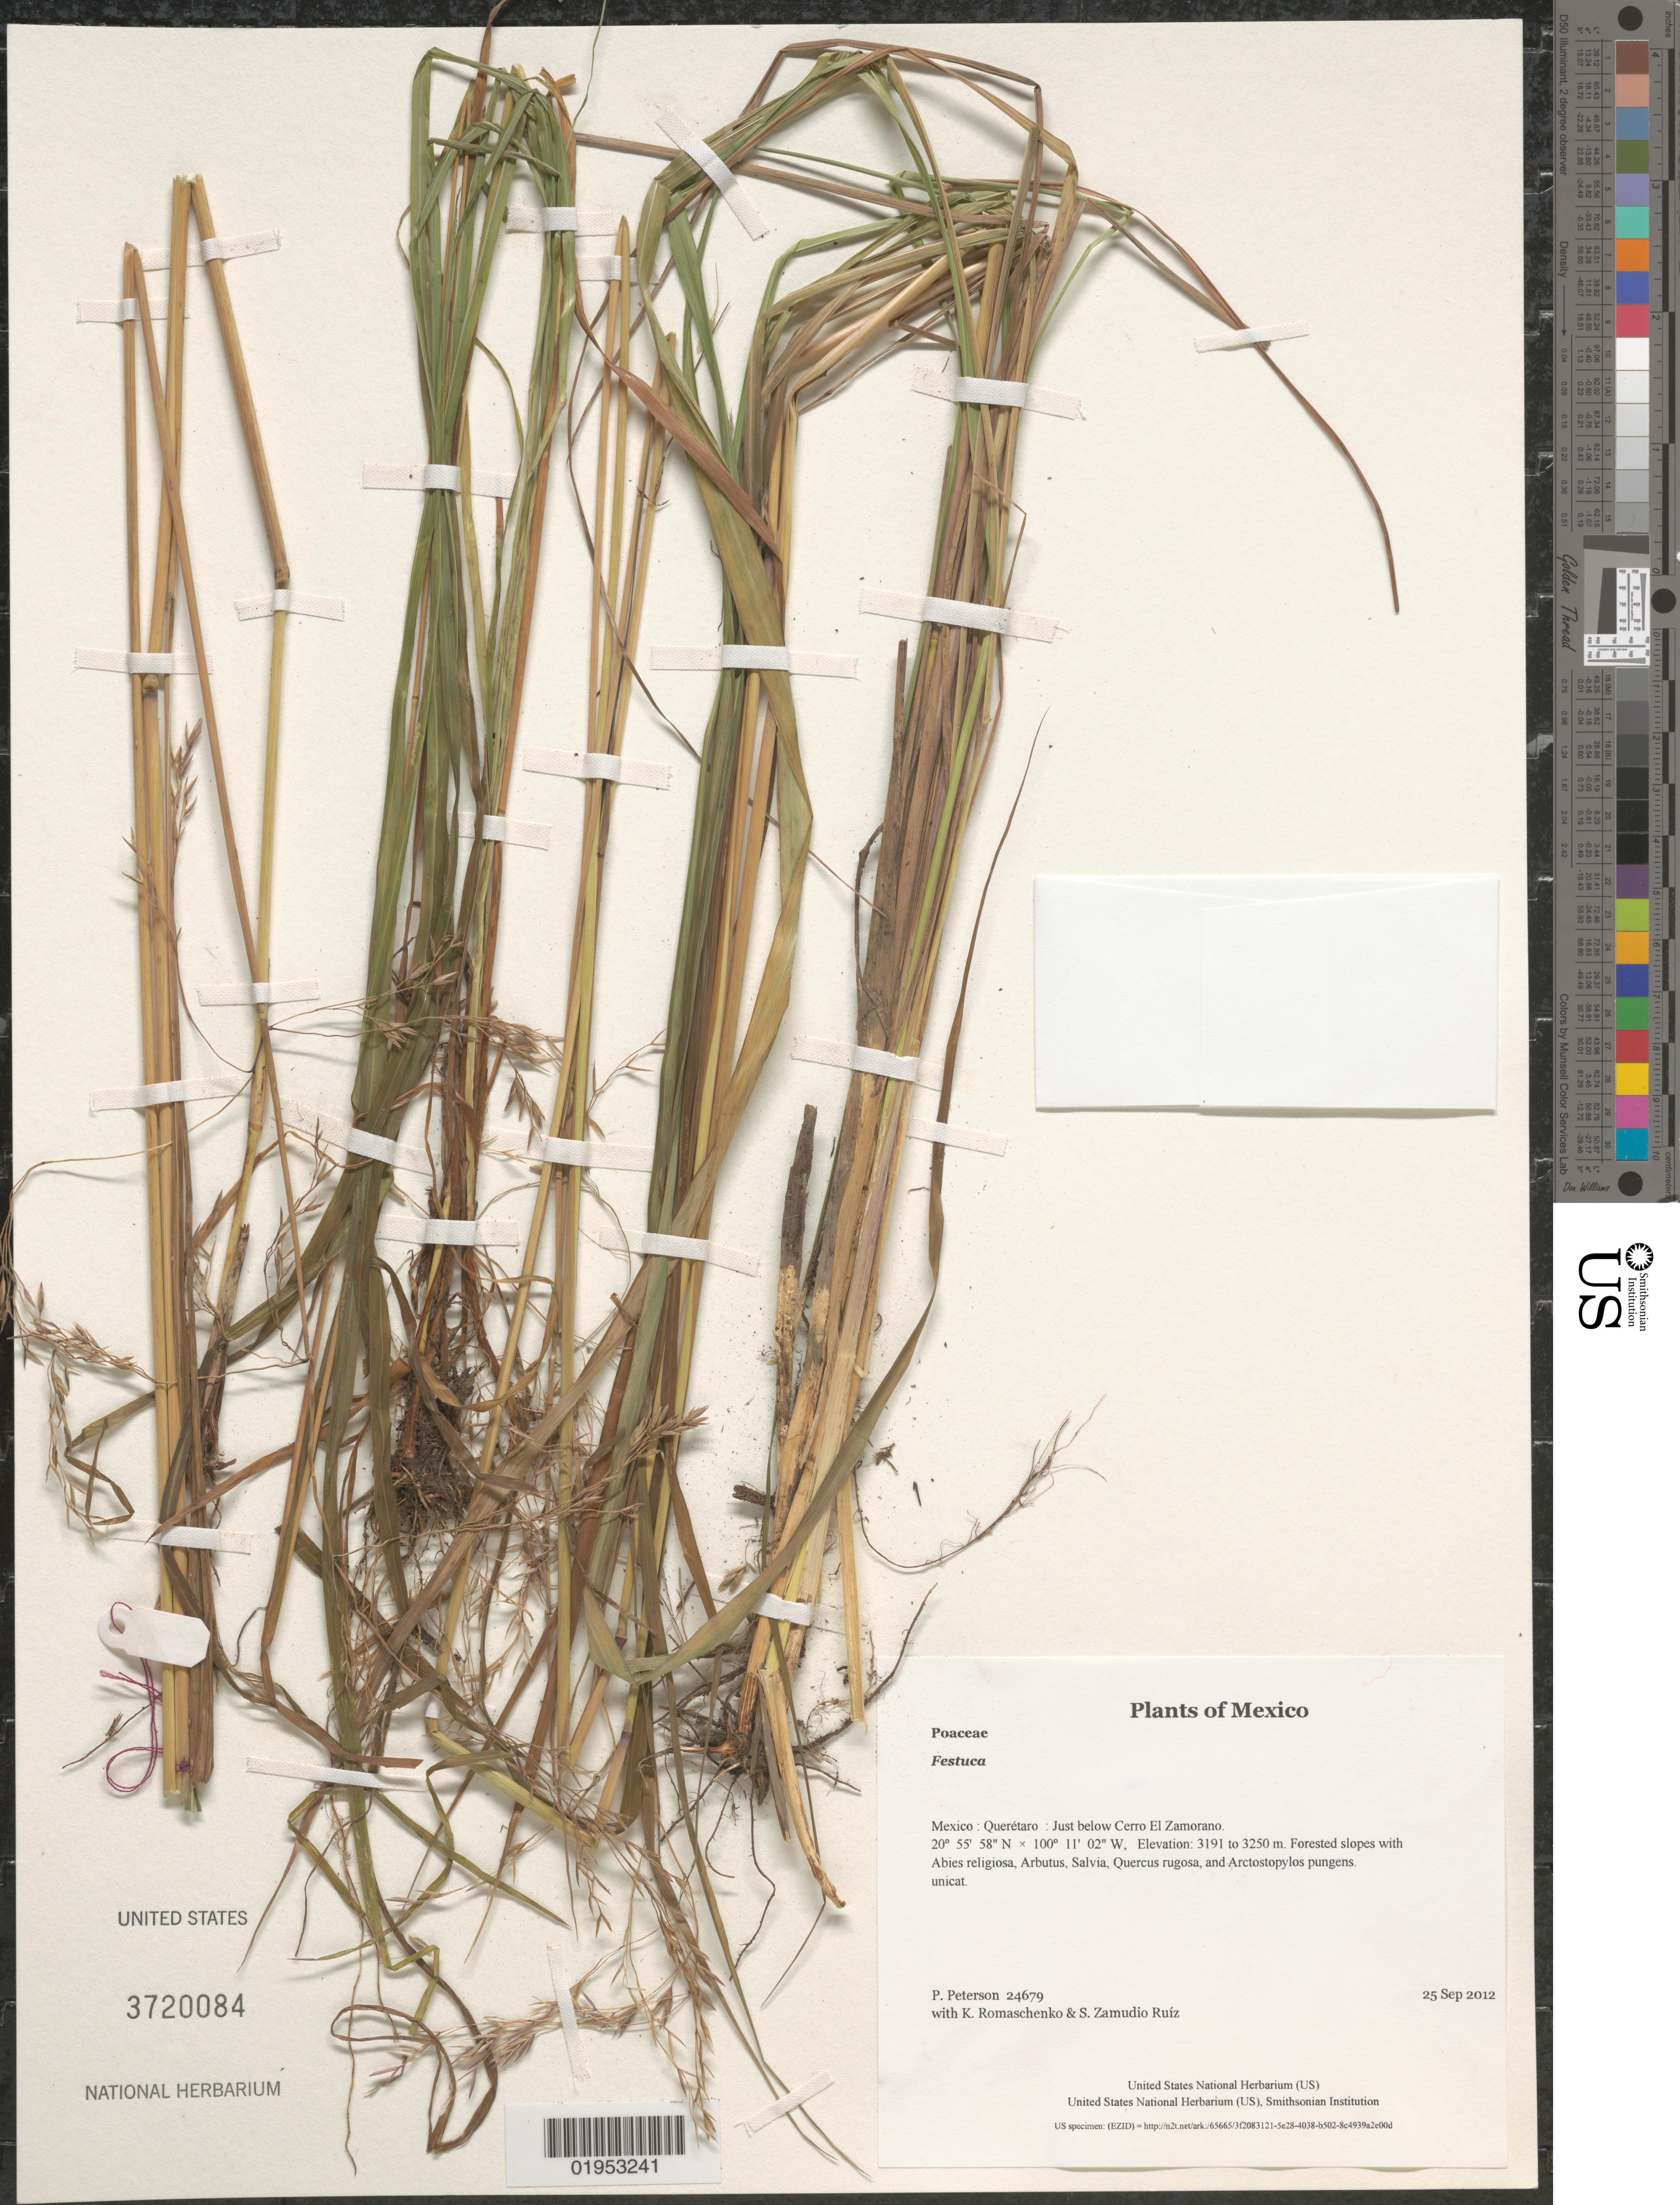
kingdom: Plantae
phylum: Tracheophyta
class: Liliopsida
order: Poales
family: Poaceae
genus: Festuca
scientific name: Festuca sp.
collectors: P. M. Peterson, K. Romaschenko & S. Zamudio Ruíz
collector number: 24679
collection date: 2012-09-25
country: Mexico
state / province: Querétaro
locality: Just below Cerro El Zamorano.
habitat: Forested slopes with Abies religiosa, Arbutus, Salvia, Quercus rugosa, and Arctostopylos pungens.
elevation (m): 3191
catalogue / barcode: US 3720084